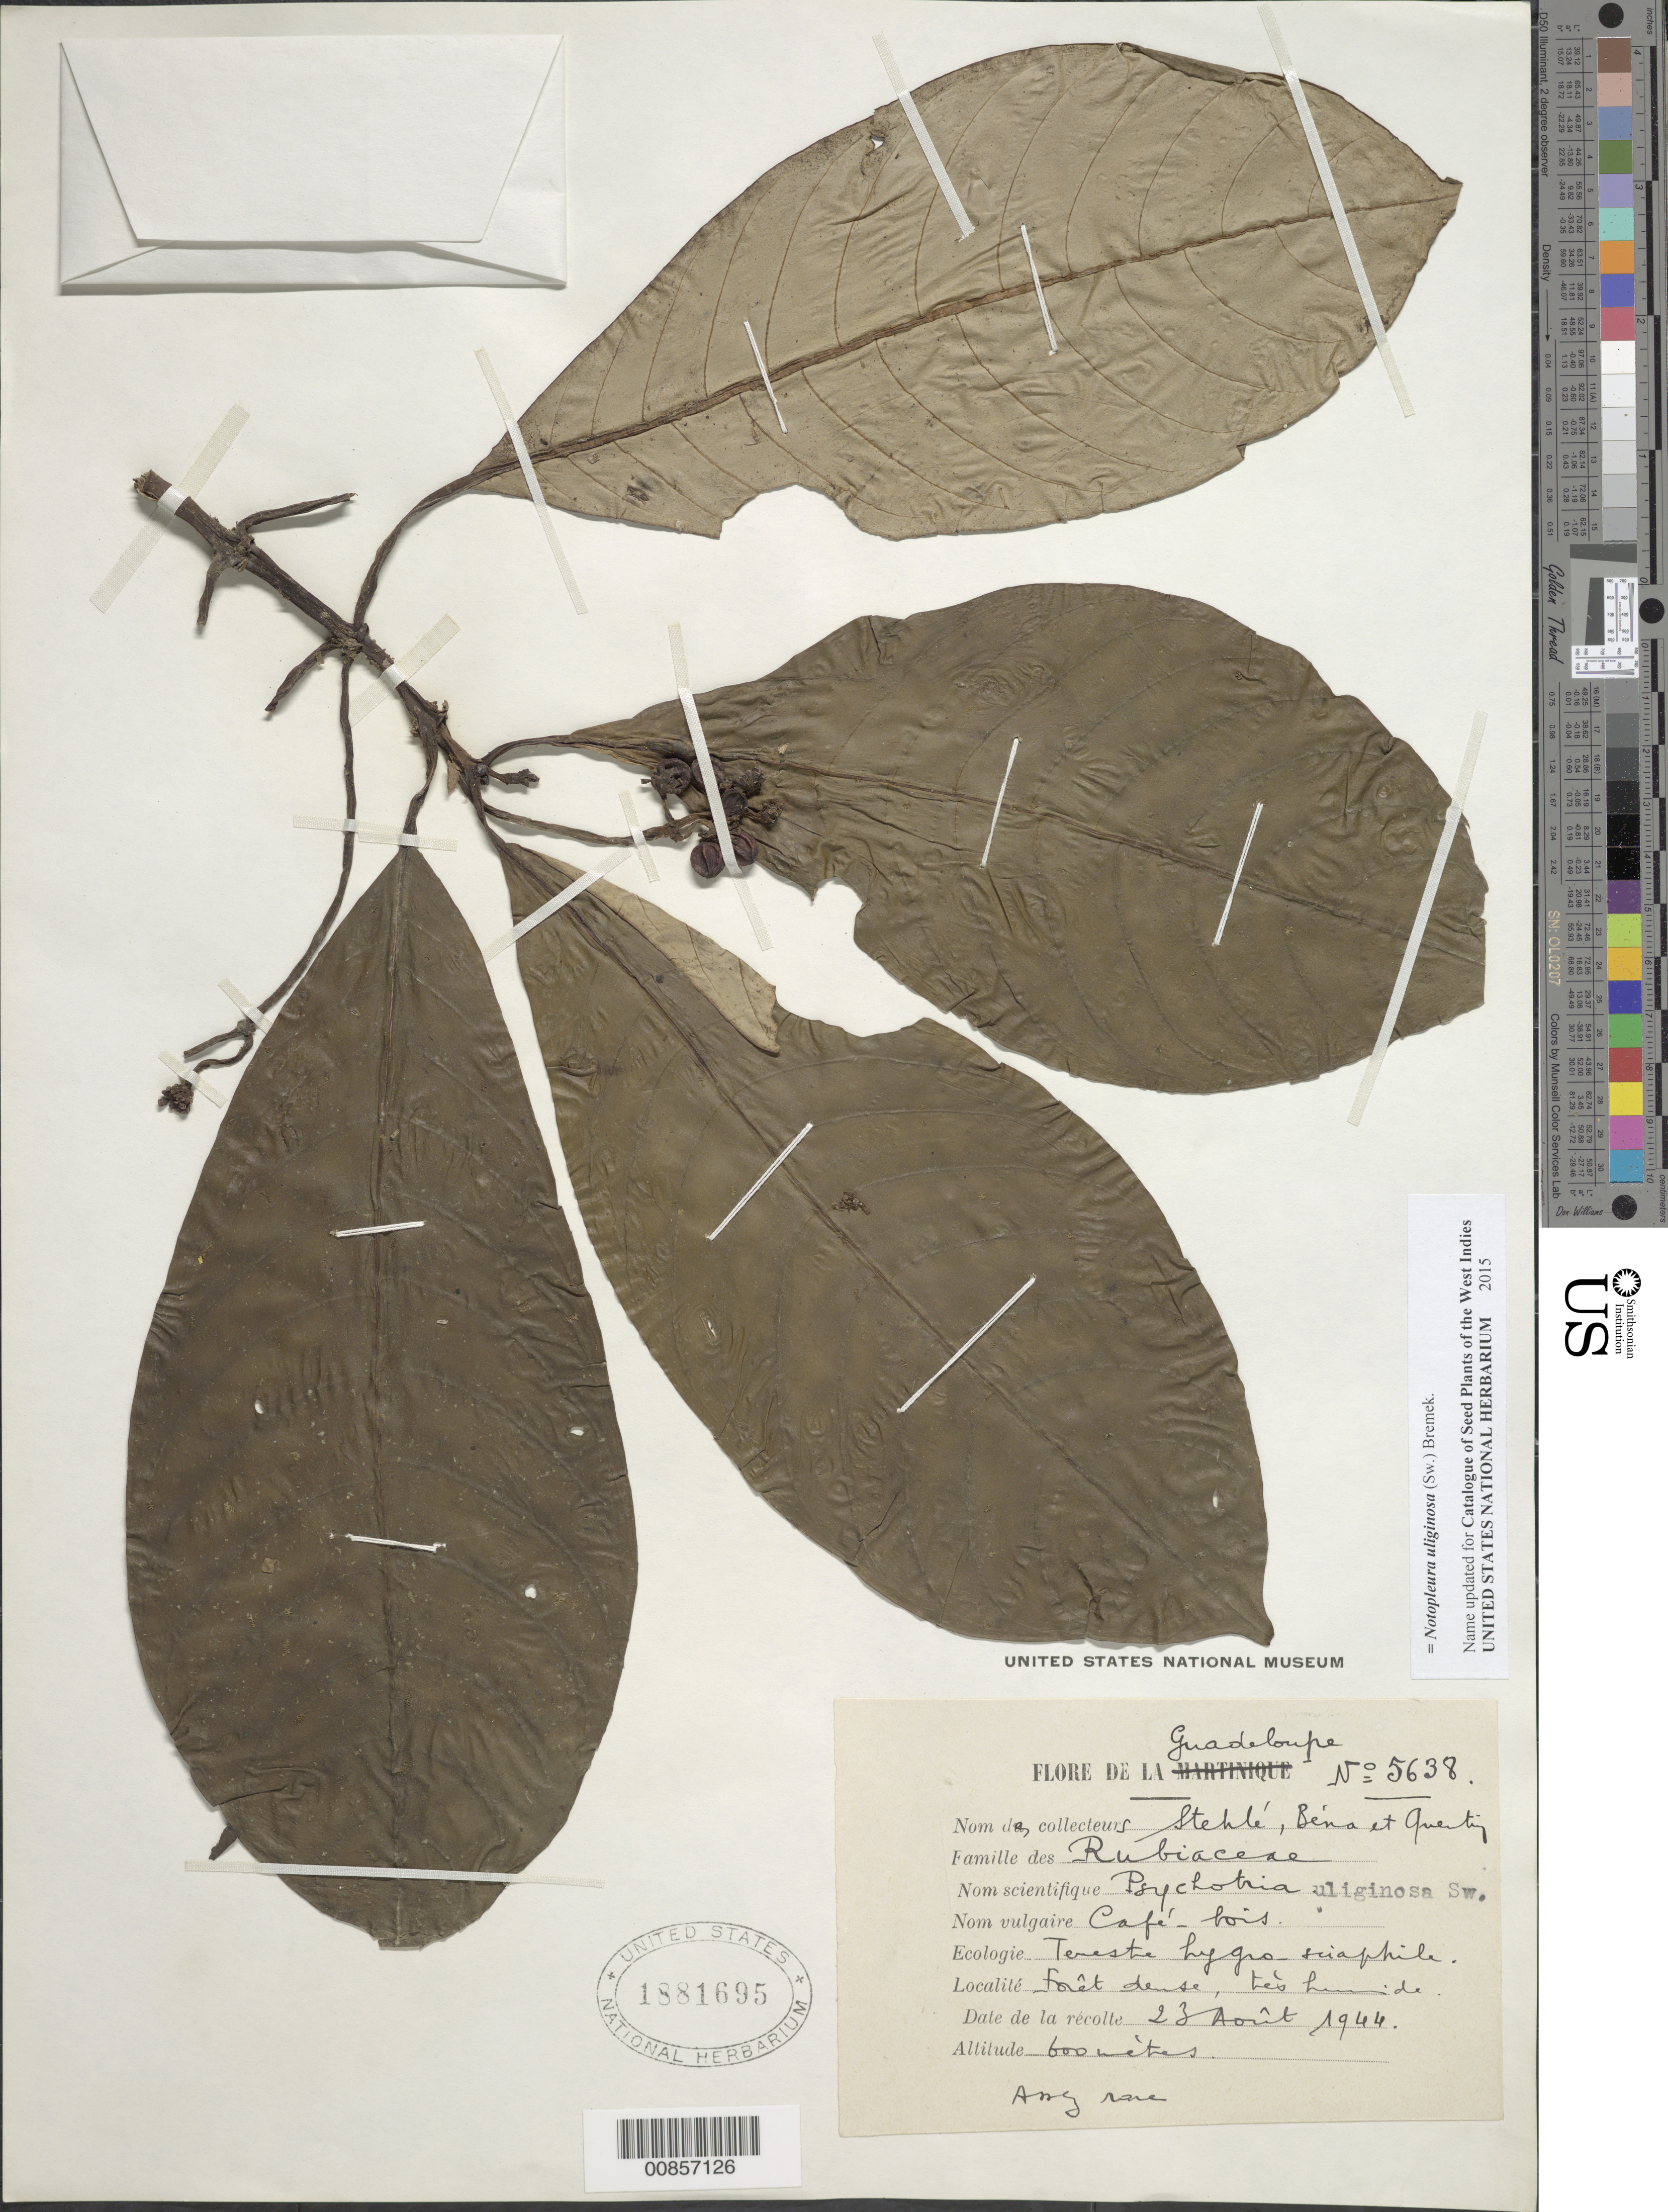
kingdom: Plantae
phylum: Tracheophyta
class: Magnoliopsida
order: Gentianales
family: Rubiaceae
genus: Notopleura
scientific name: Notopleura uliginosa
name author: (Sw.) Bremek.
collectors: H. Stehlé, P. Bena & R. Quentin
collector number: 5638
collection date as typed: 23 Aug 1944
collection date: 1944-08-23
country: Guadeloupe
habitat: Forêt dense et humide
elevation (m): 600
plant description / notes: Common name: Caf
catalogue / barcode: US 1881695